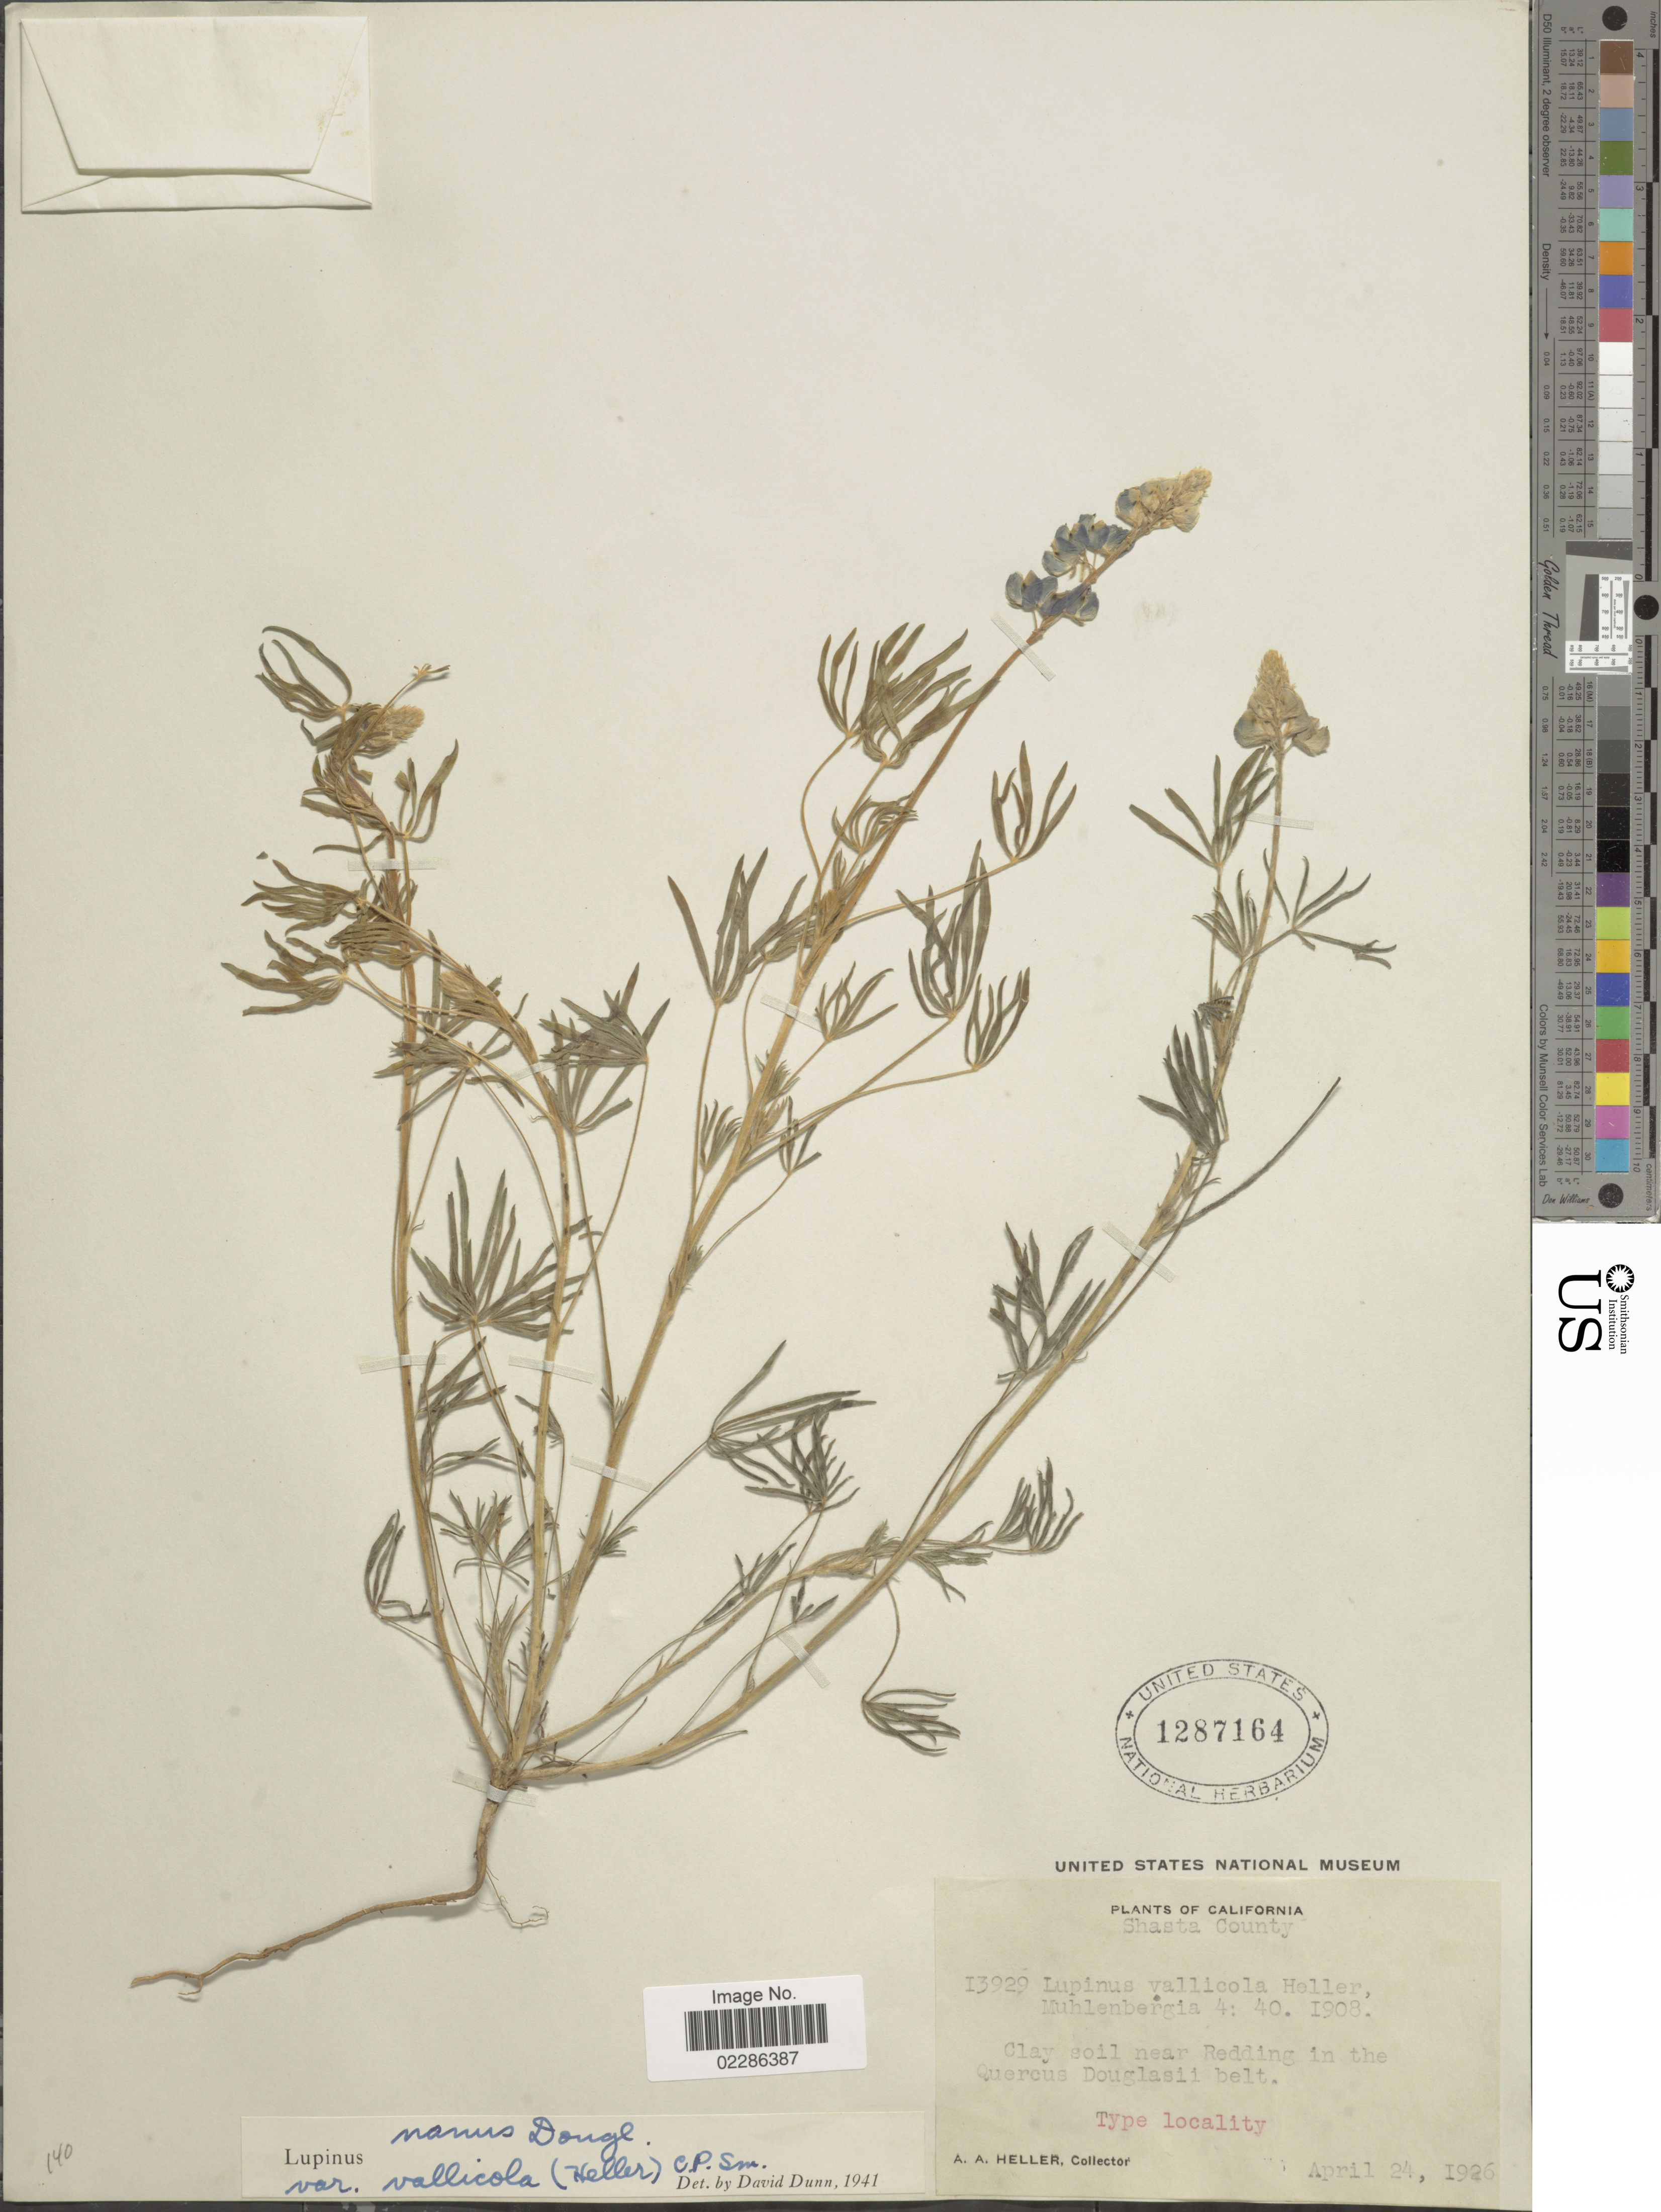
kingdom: Plantae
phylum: Tracheophyta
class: Magnoliopsida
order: Fabales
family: Fabaceae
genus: Lupinus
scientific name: Lupinus nanus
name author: Douglas ex Benth.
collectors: A. A. Heller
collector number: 13929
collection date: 1926-04-24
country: United States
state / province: California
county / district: Shasta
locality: Shasta County, Clay soil near Redding in the Quercus Douglasii belt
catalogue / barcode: US 1287164